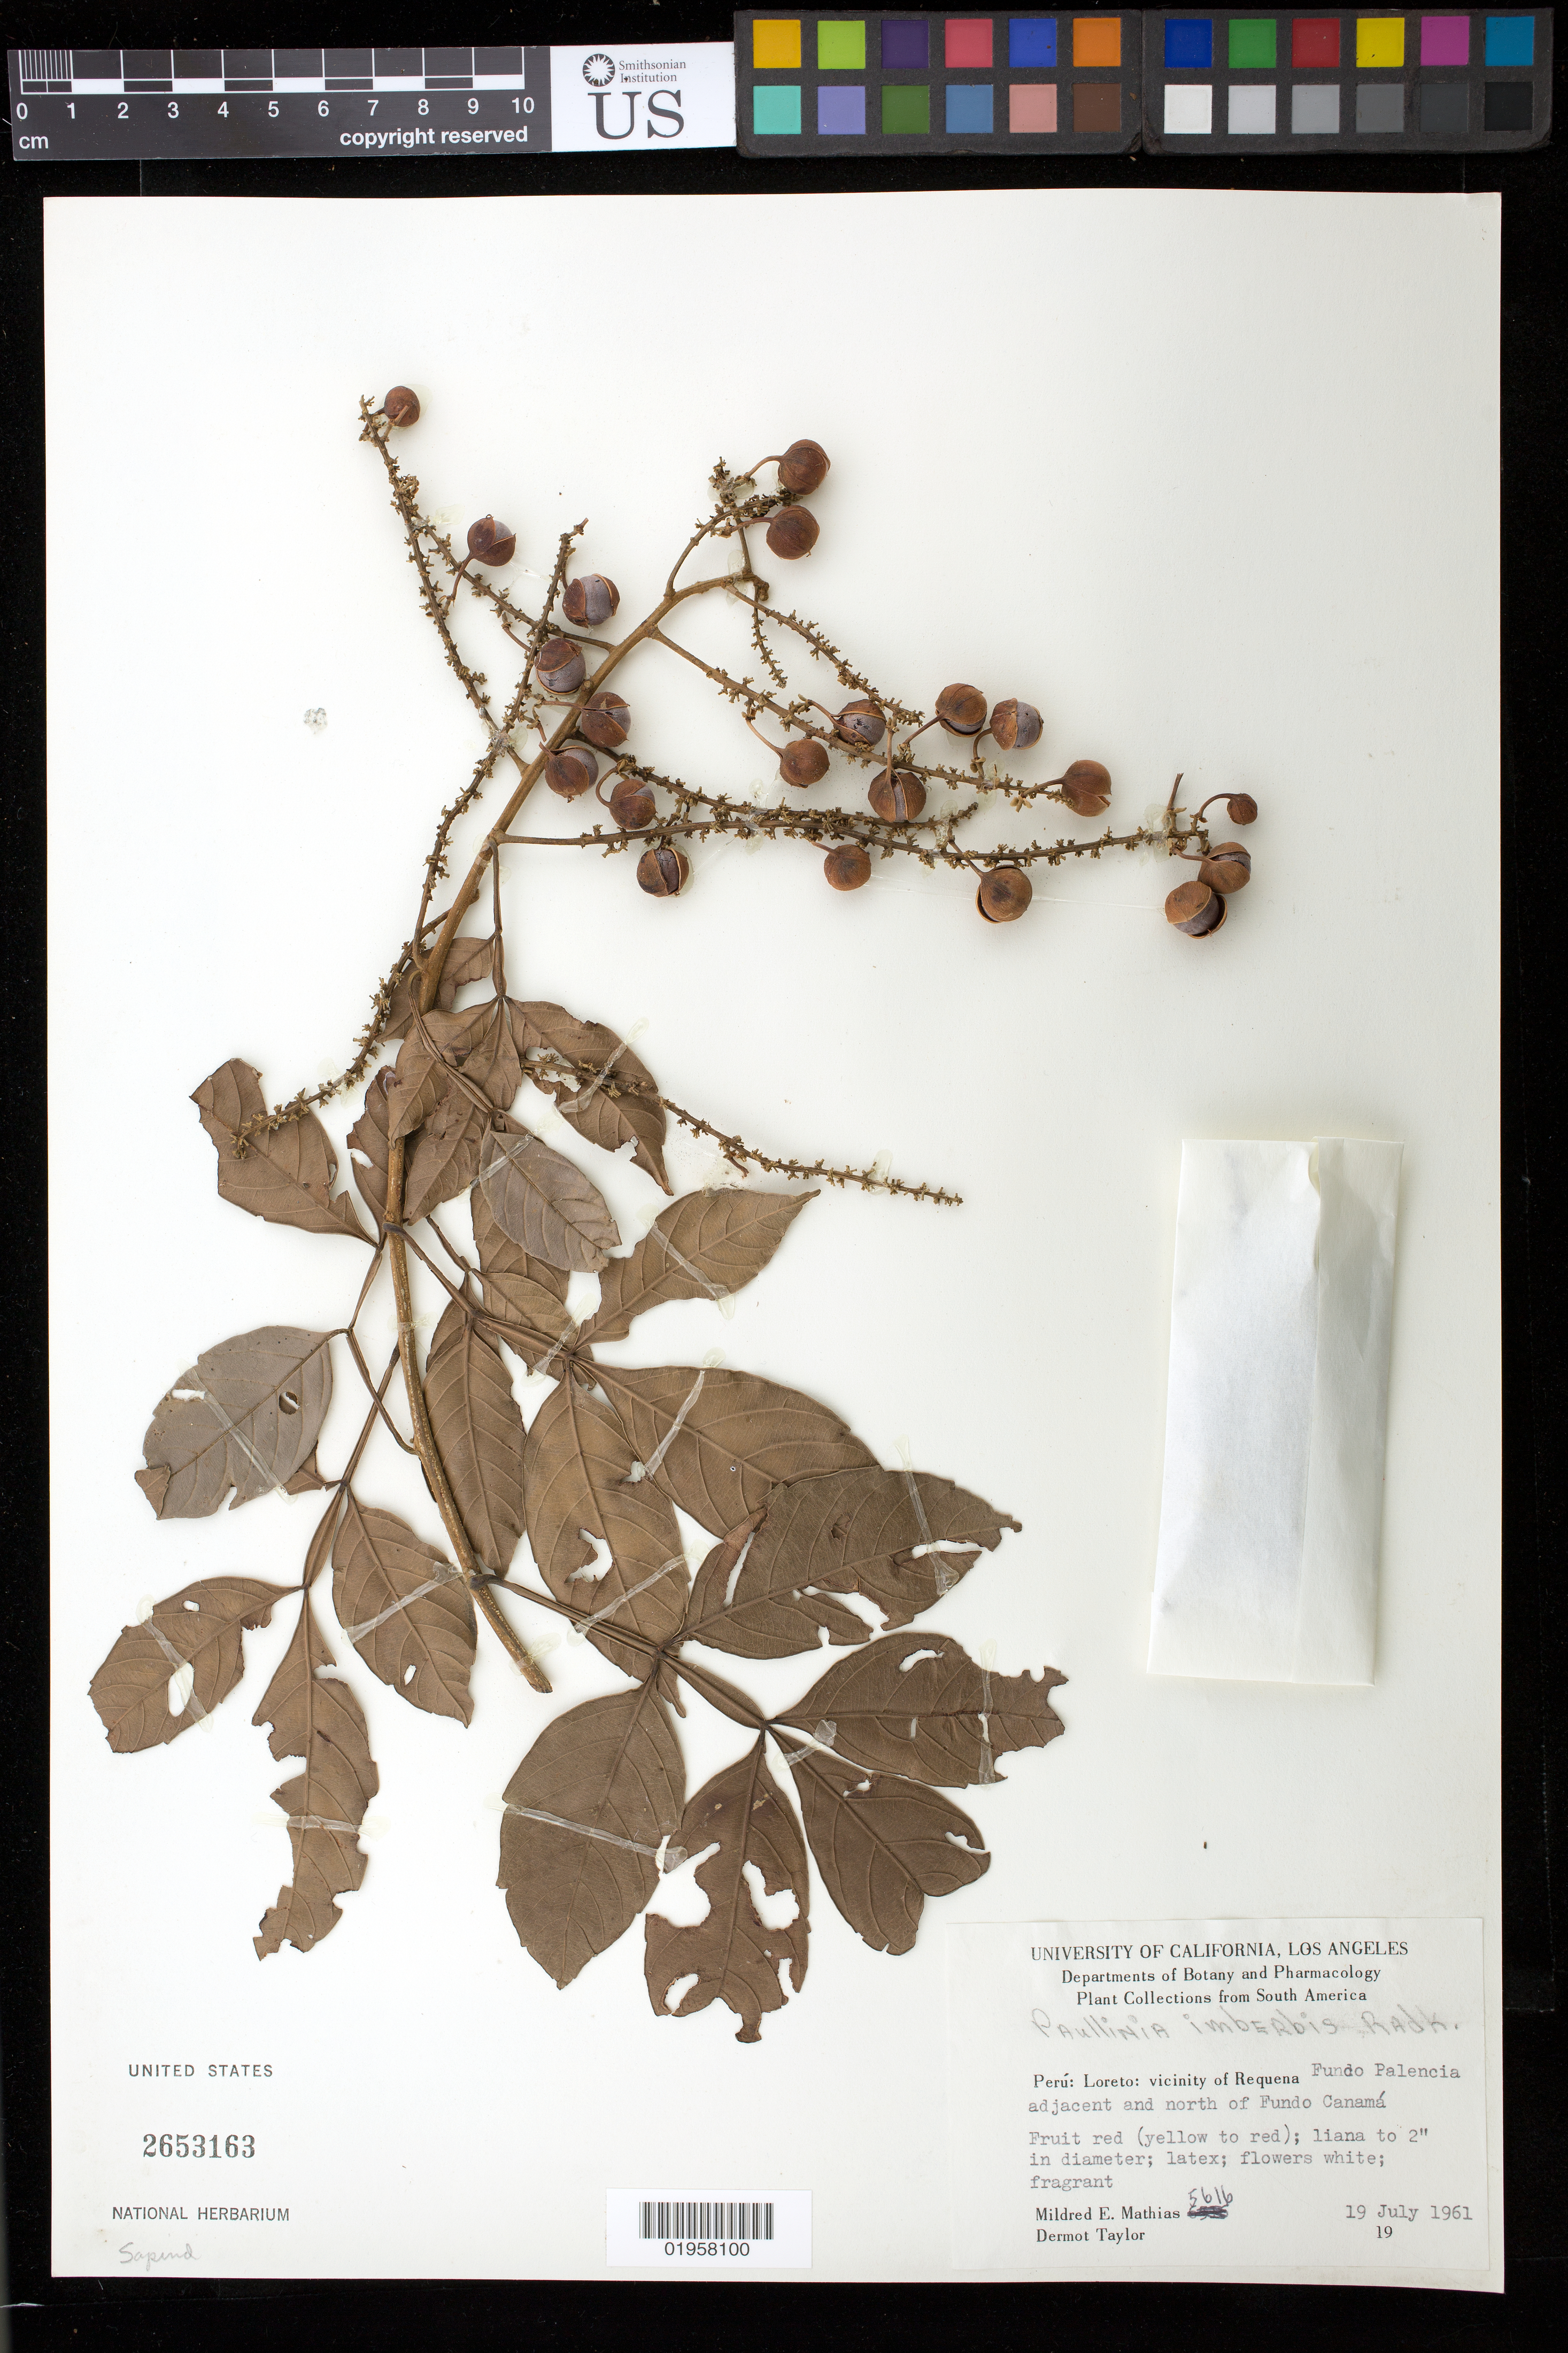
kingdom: Plantae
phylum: Tracheophyta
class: Magnoliopsida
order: Sapindales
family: Sapindaceae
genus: Paullinia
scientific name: Paullinia olivacea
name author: Radlk.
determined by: Acevedo-Rodriguez, P., (US), Smithsonian Institution - National Museum of Natural History (UNITED STATES)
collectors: M. E. Mathias & D. Taylor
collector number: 5616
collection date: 1961-07-19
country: Peru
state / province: Loreto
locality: Requena vicinity. Fundo Palencia adjacent and N of Fundo Canamá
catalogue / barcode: US 2653163